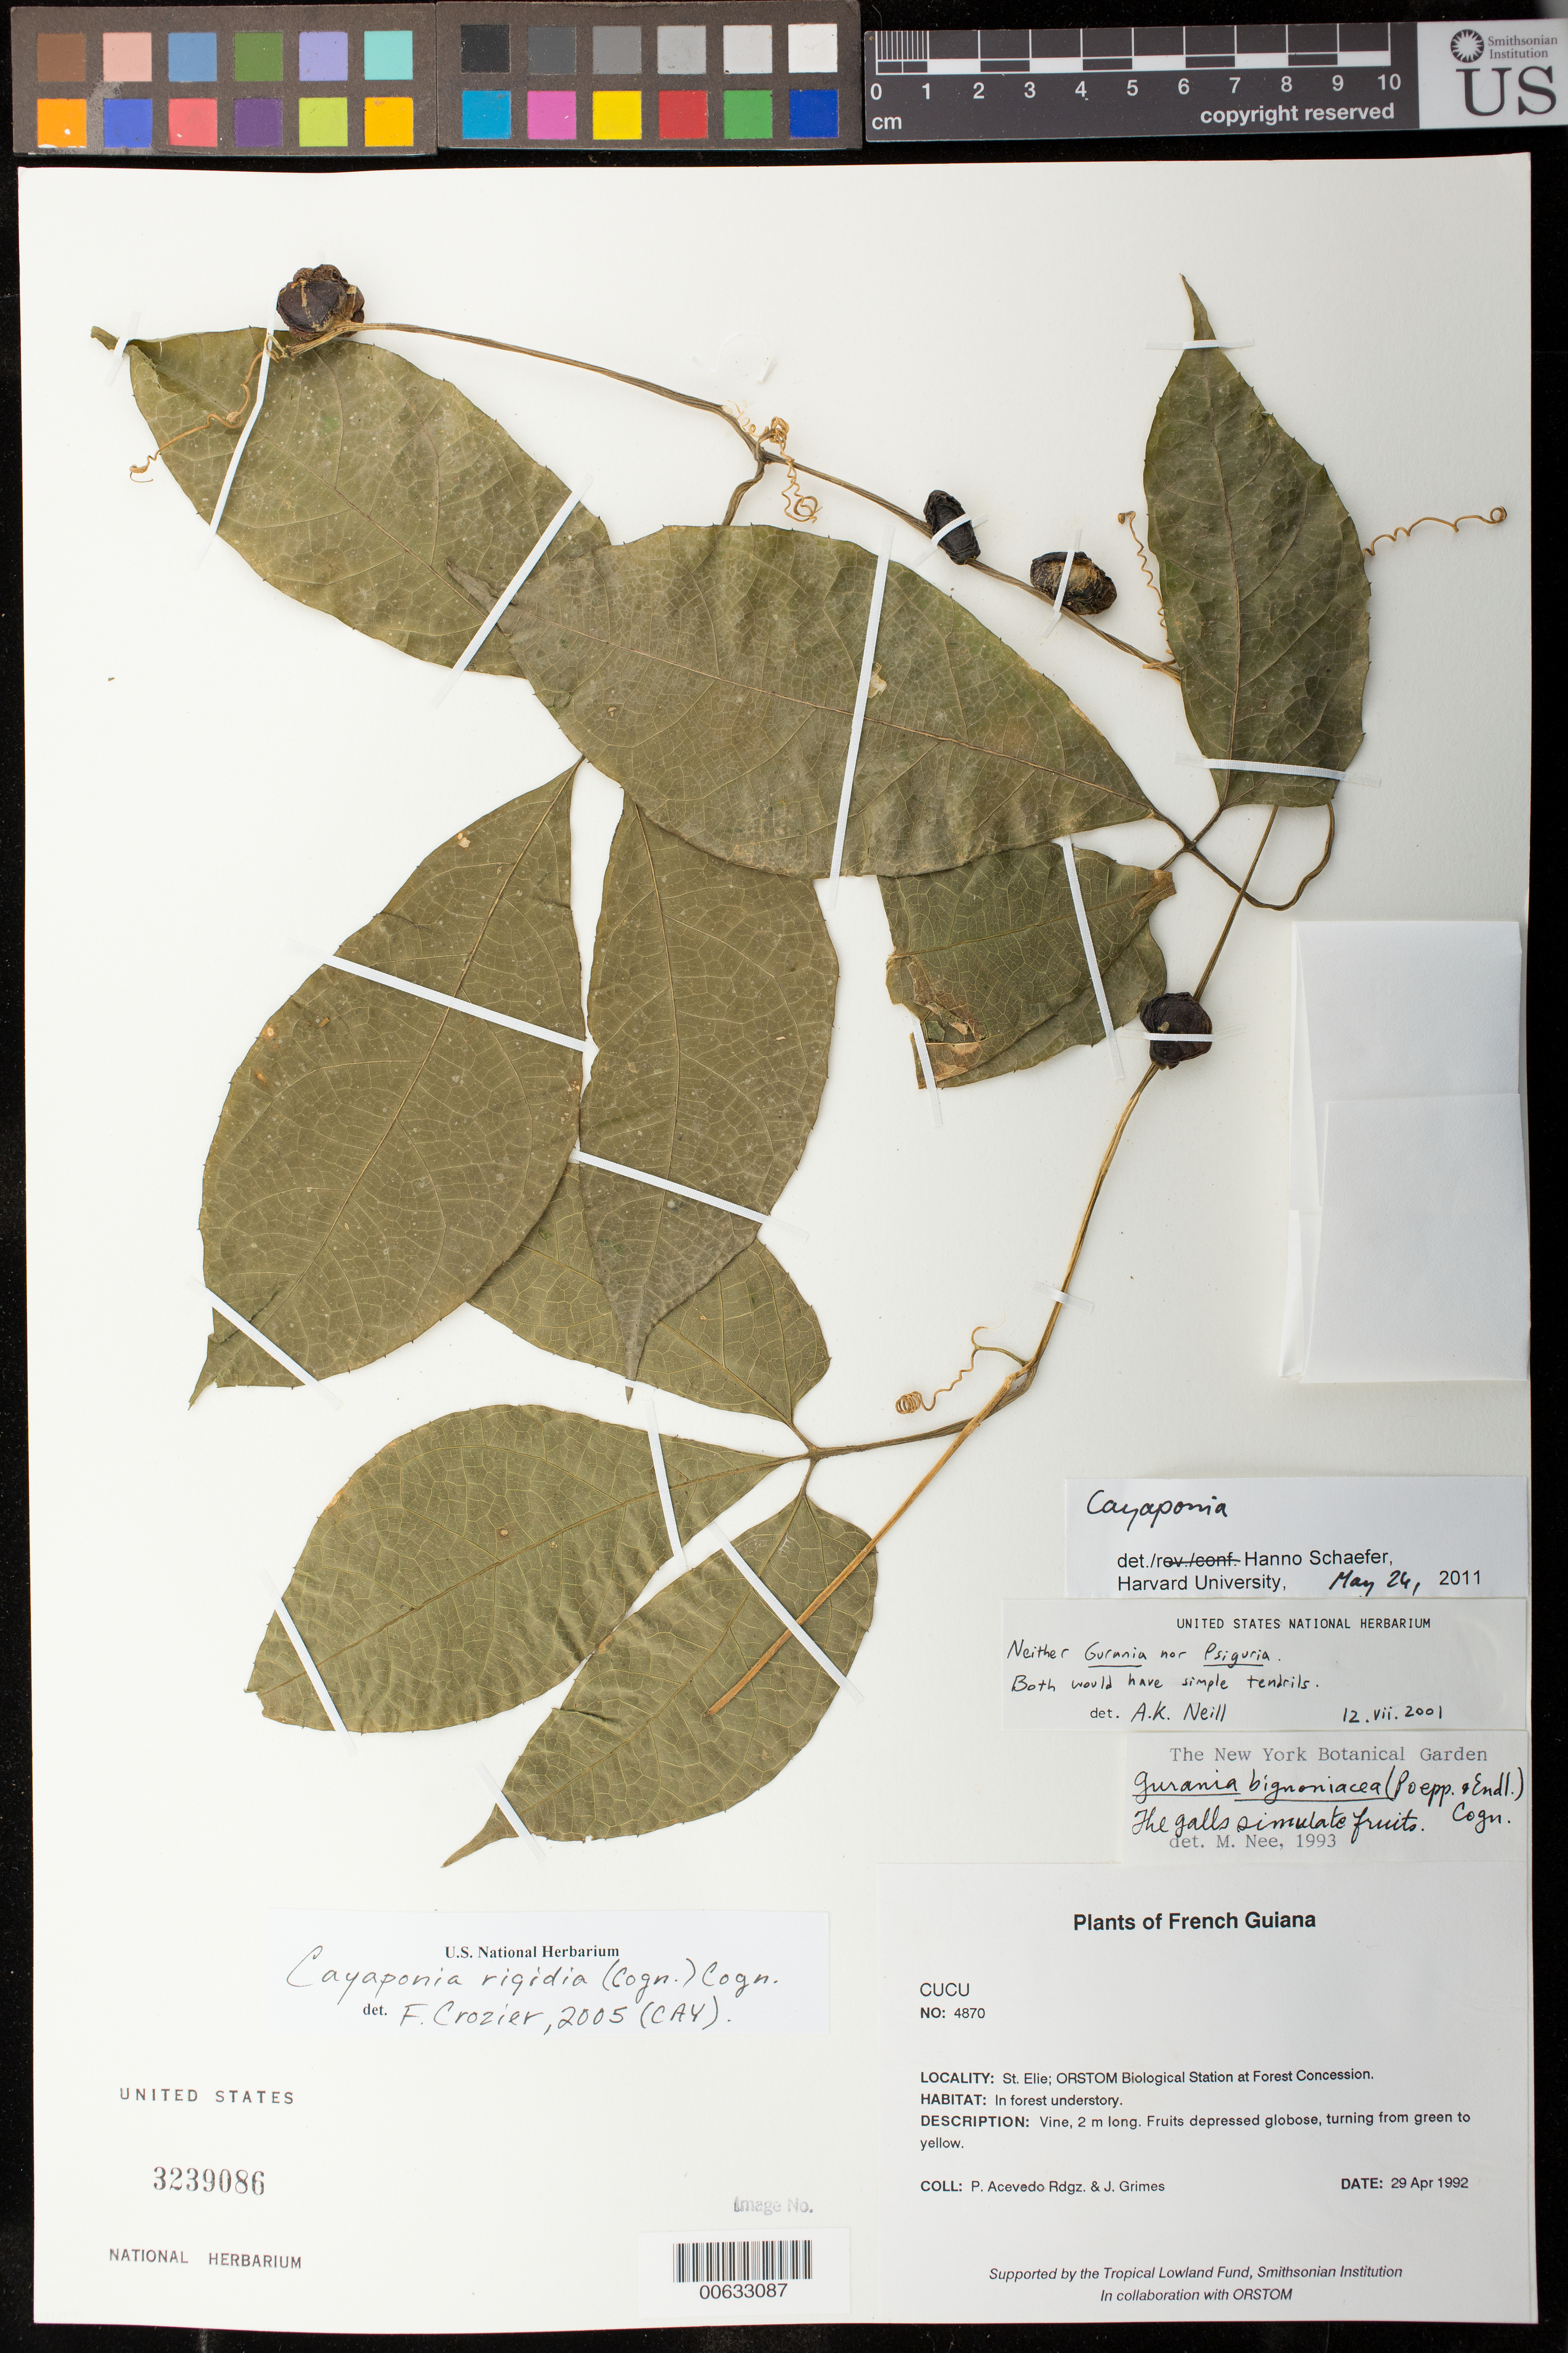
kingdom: Plantae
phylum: Tracheophyta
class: Magnoliopsida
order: Cucurbitales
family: Cucurbitaceae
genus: Cayaponia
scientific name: Cayaponia rigida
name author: (Cogn.) Cogn.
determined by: Crozier, F.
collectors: P. Acevedo-Rodr. & J. Grimes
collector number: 4870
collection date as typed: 29 Apr 1992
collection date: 1992-04-29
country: French Guiana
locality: St. Elie; ORSTOM Biological Station at Forest Concession.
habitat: In forest understory.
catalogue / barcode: US 3239086